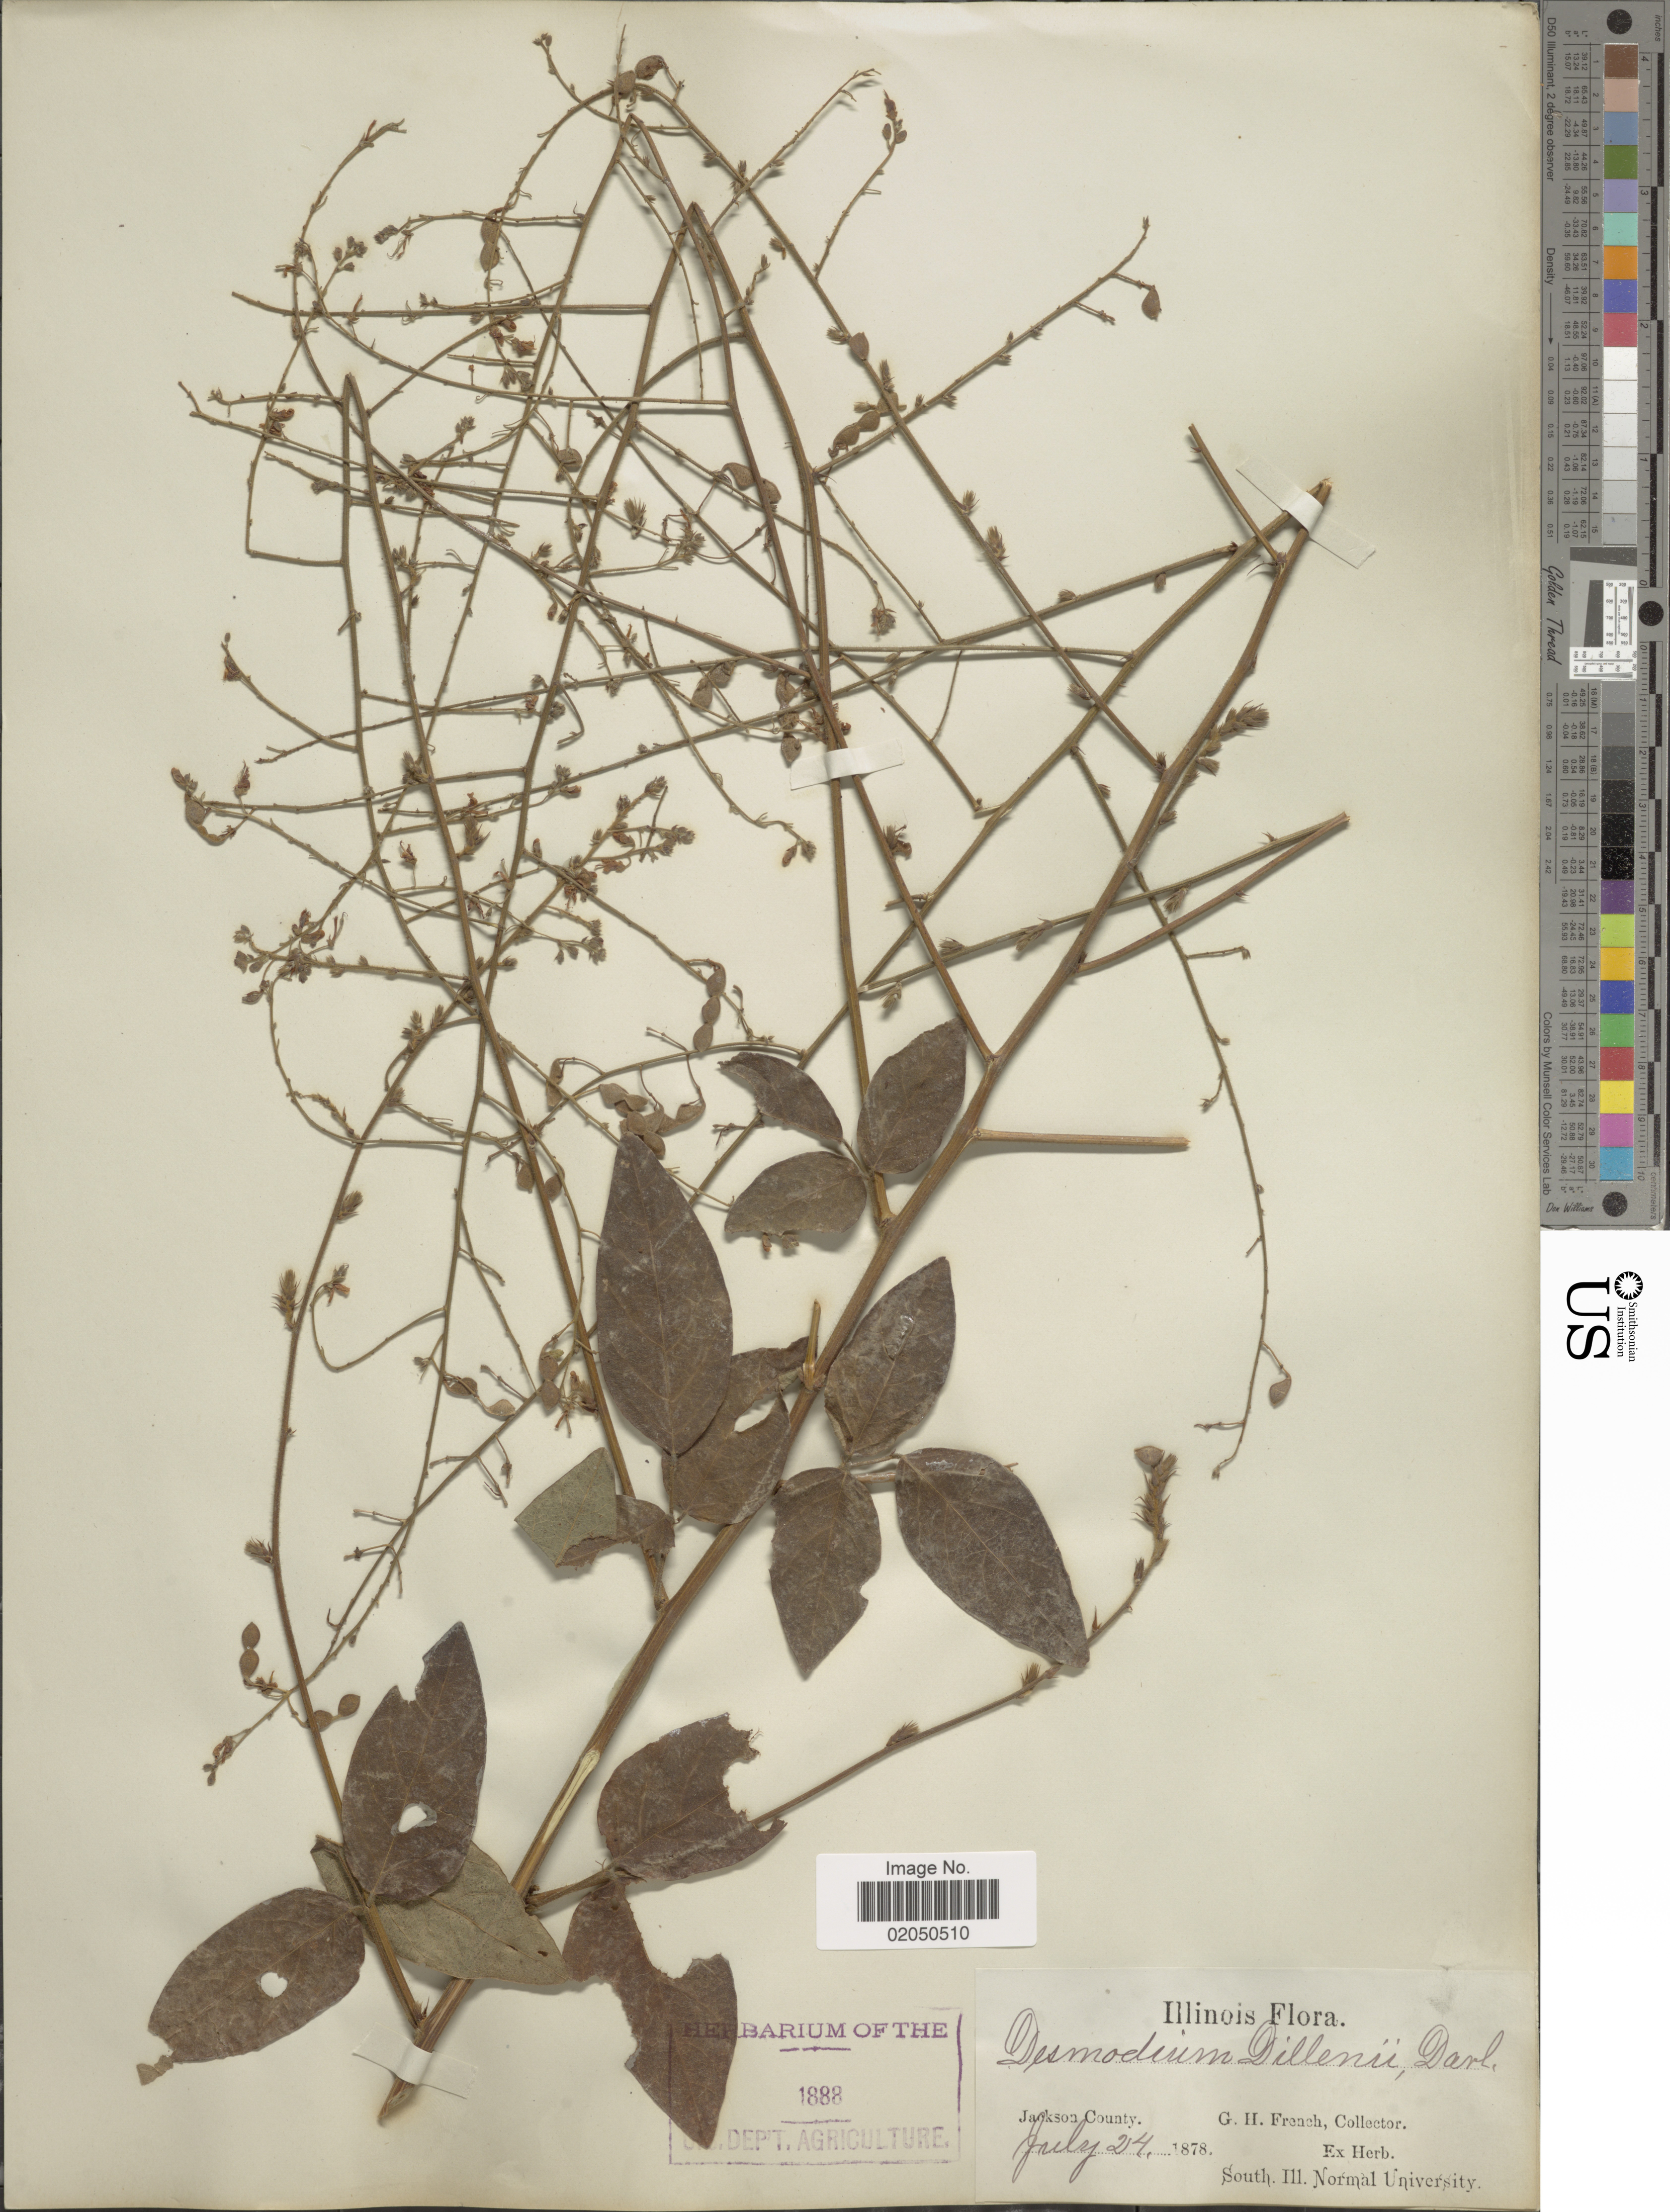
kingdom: Plantae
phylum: Tracheophyta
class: Magnoliopsida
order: Fabales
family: Fabaceae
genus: Desmodium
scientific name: Desmodium glabellum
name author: (Michx.) DC.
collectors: G. H. French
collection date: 1878-07-24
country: United States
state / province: Illinois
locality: Jackson County